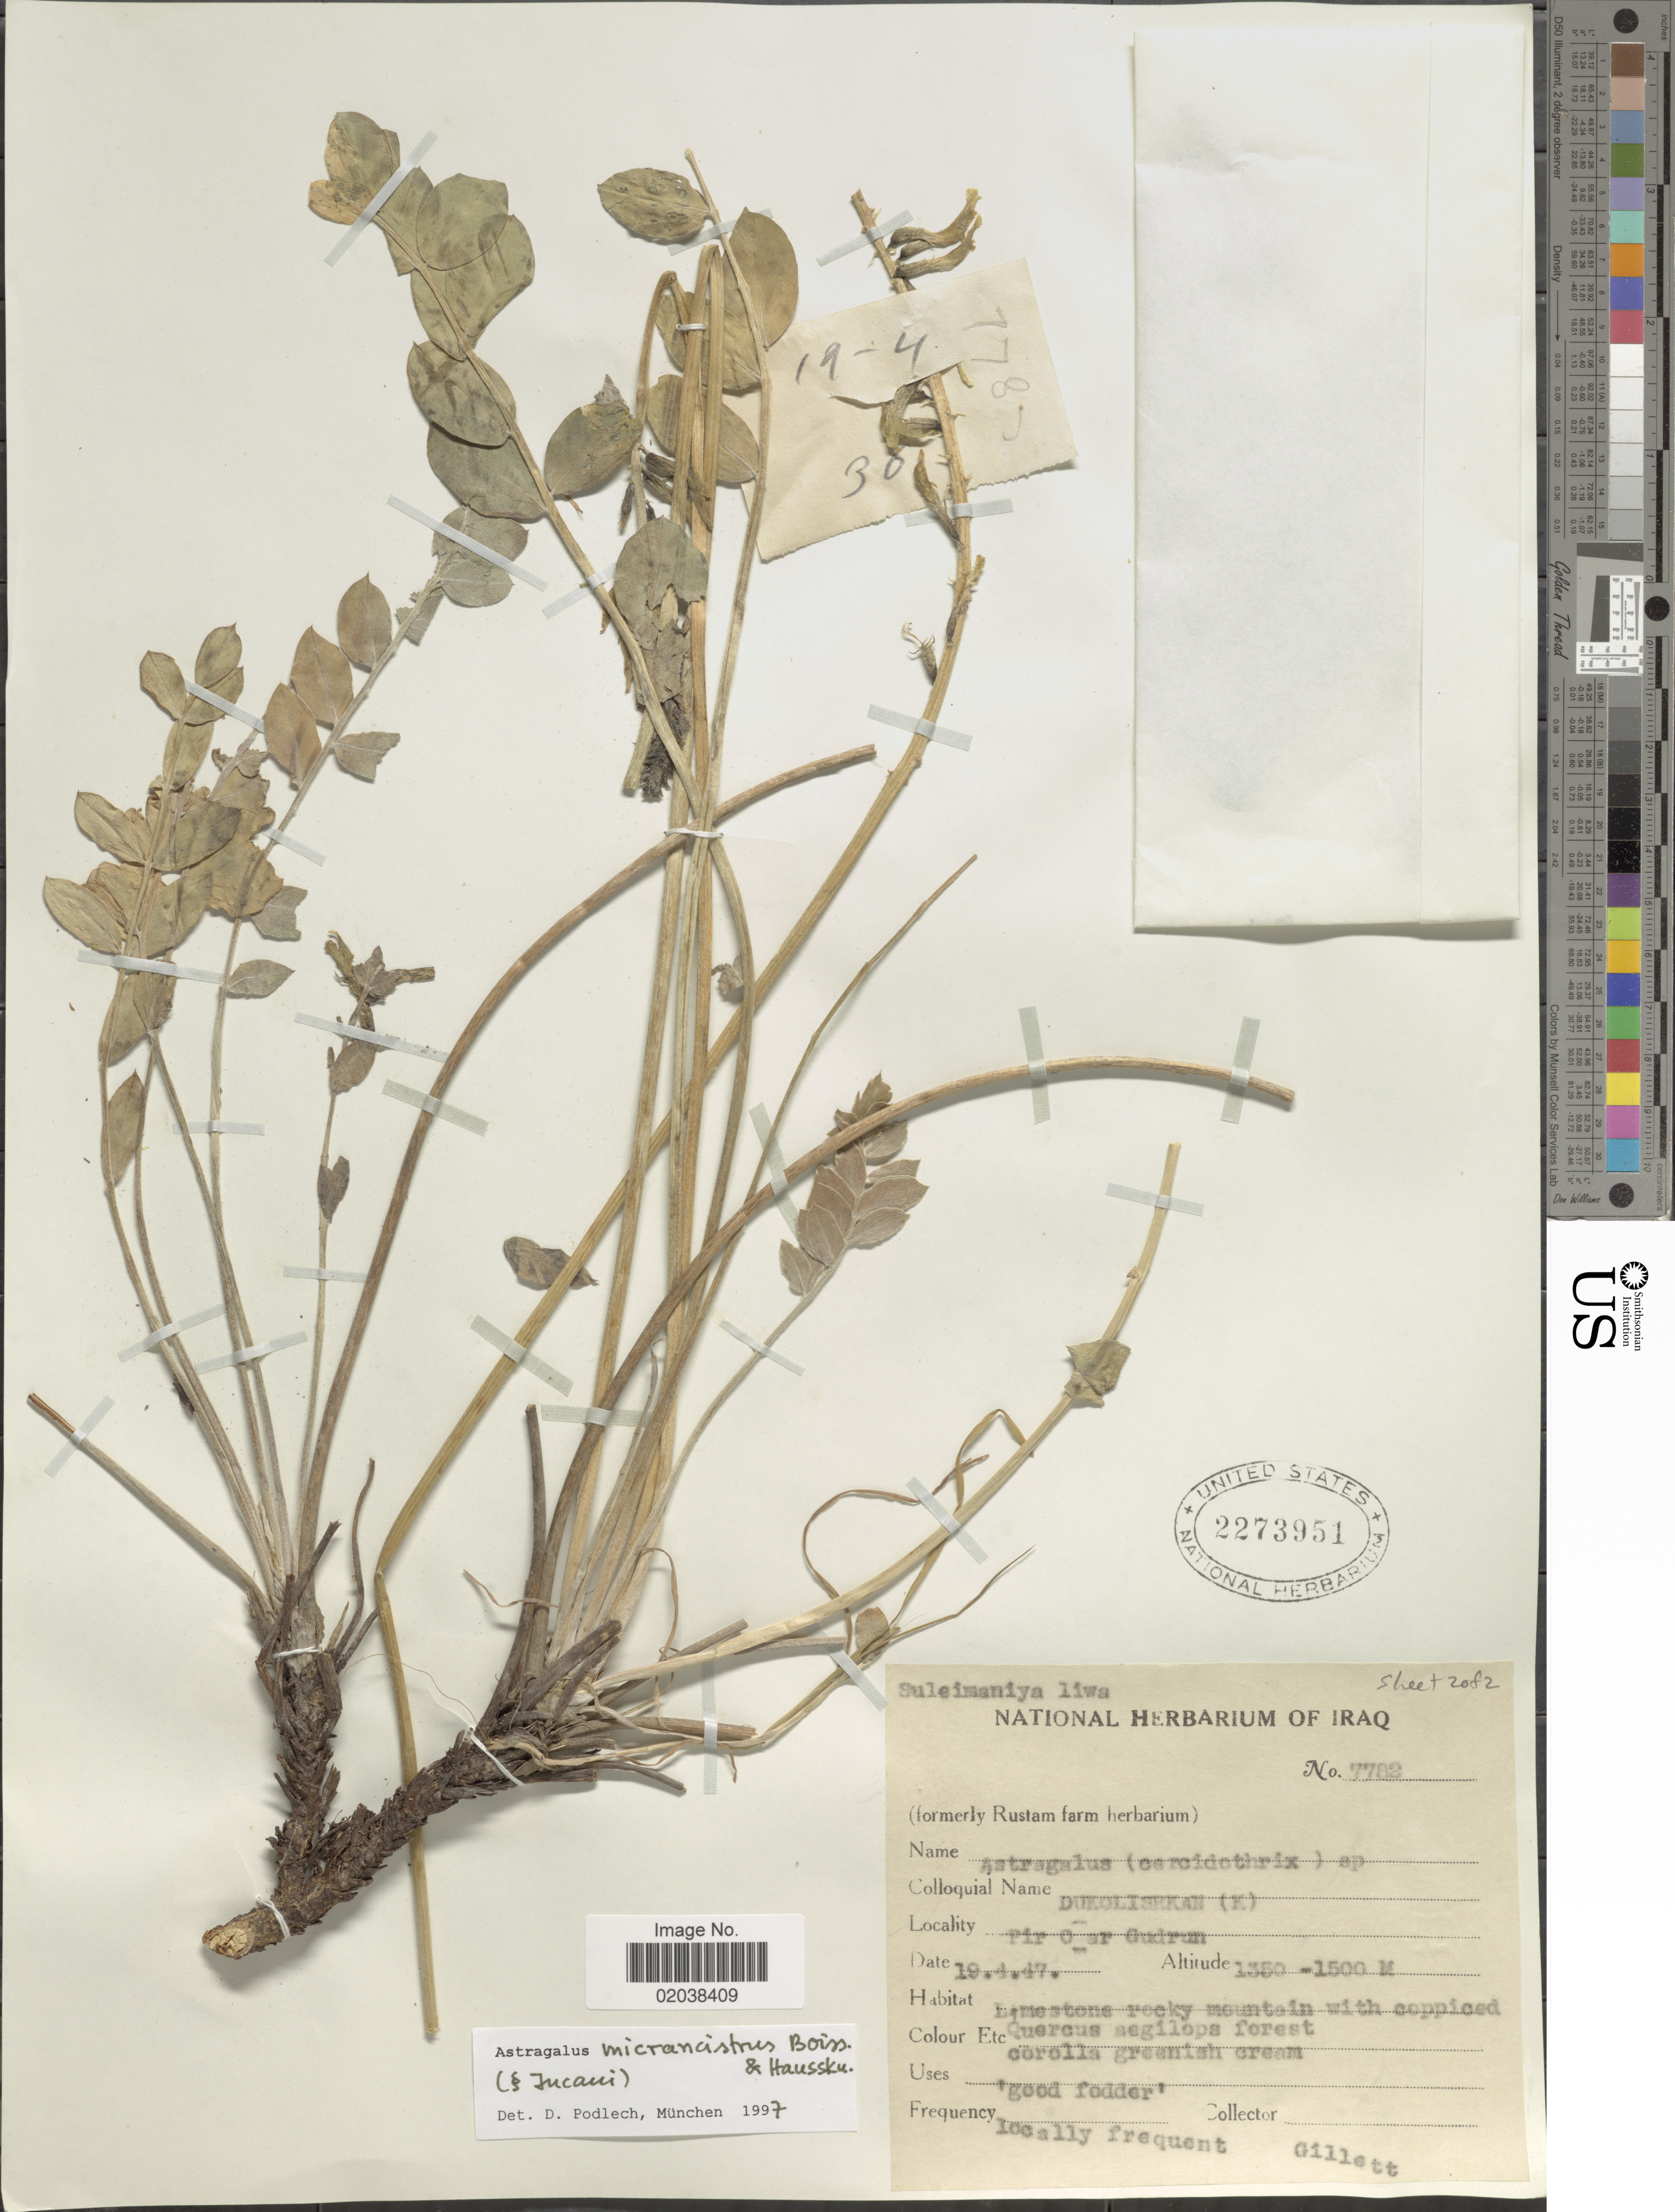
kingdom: Plantae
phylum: Tracheophyta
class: Magnoliopsida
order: Fabales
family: Fabaceae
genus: Astragalus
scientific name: Astragalus micrancistrus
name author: Boiss. & Hausskn.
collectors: Gillett, --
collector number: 7782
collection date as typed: Transcribed d/m/y: 19/4/47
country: Iraq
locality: Pir Omar Gudrun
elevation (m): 1350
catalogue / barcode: US 2273951